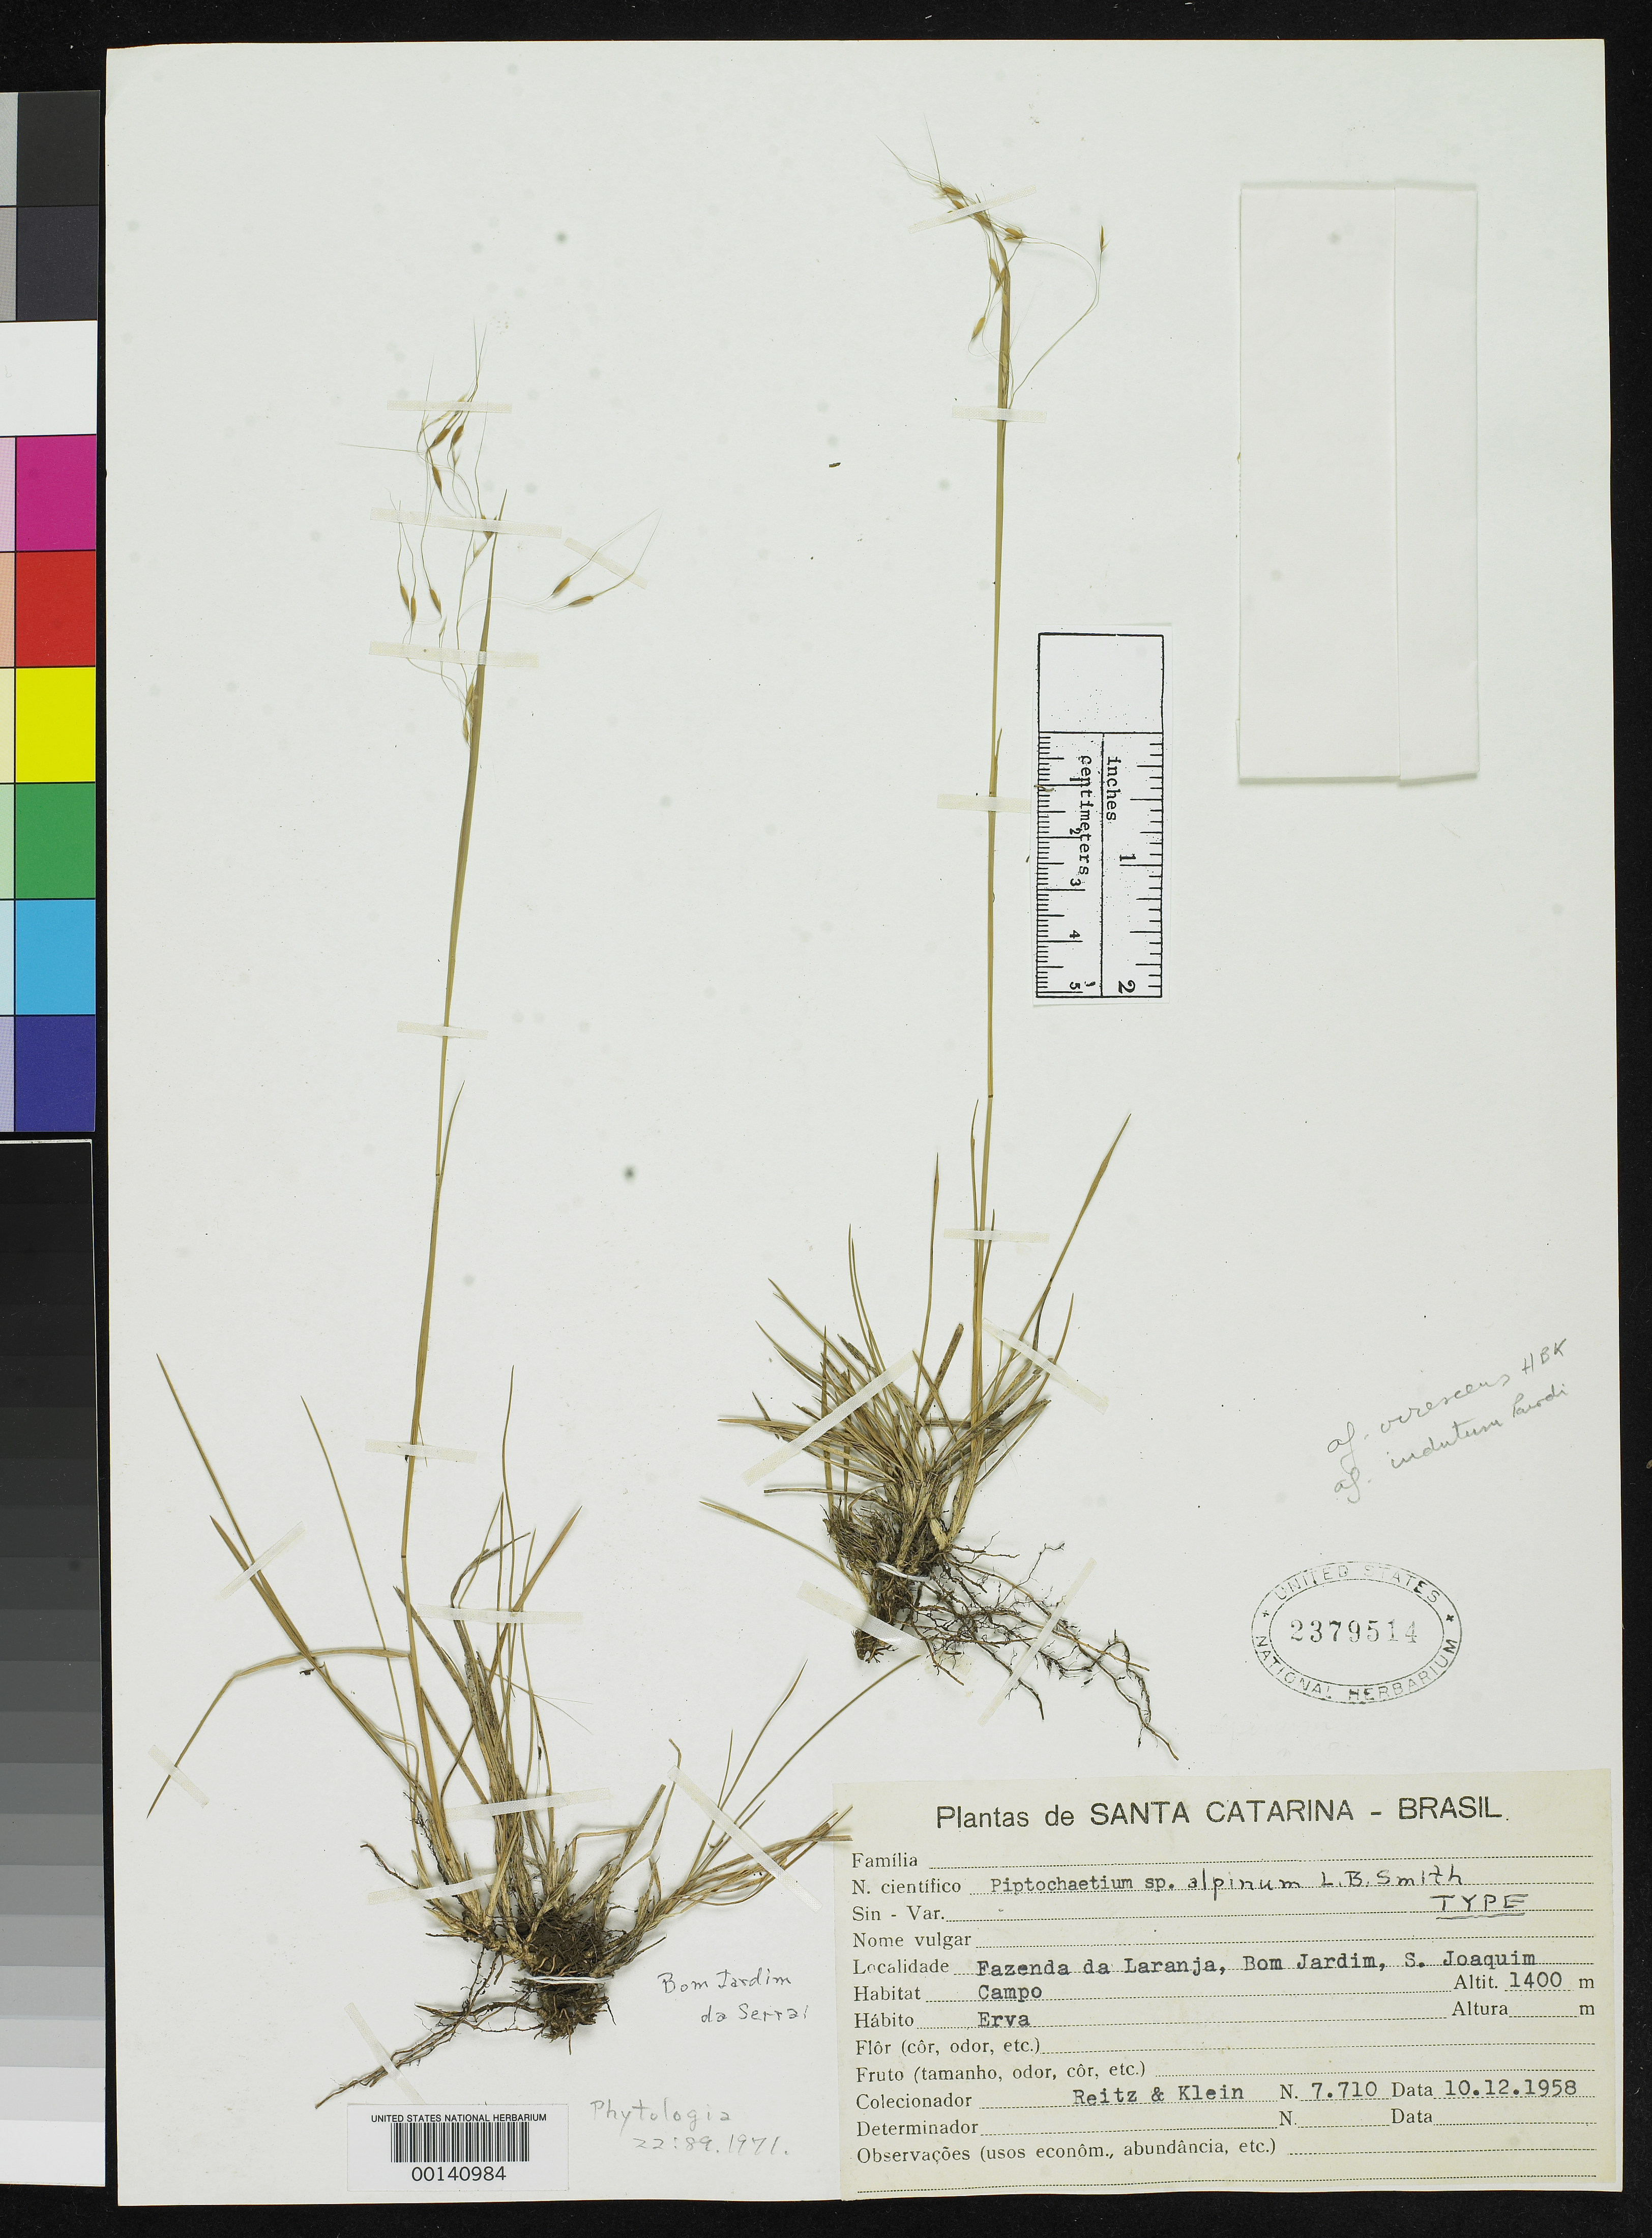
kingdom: Plantae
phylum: Tracheophyta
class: Liliopsida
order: Poales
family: Poaceae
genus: Piptochaetium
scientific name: Piptochaetium alpinum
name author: L.B. Sm.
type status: Isotype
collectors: R. Reitz & R. M. Klein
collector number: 7710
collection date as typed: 10 Dec 1958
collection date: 1958-12-10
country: Brazil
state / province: Santa Catarina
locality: Fazenda de Laranja, Bom Jardim, S. Joaquim.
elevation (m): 1400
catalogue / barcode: US 2379514